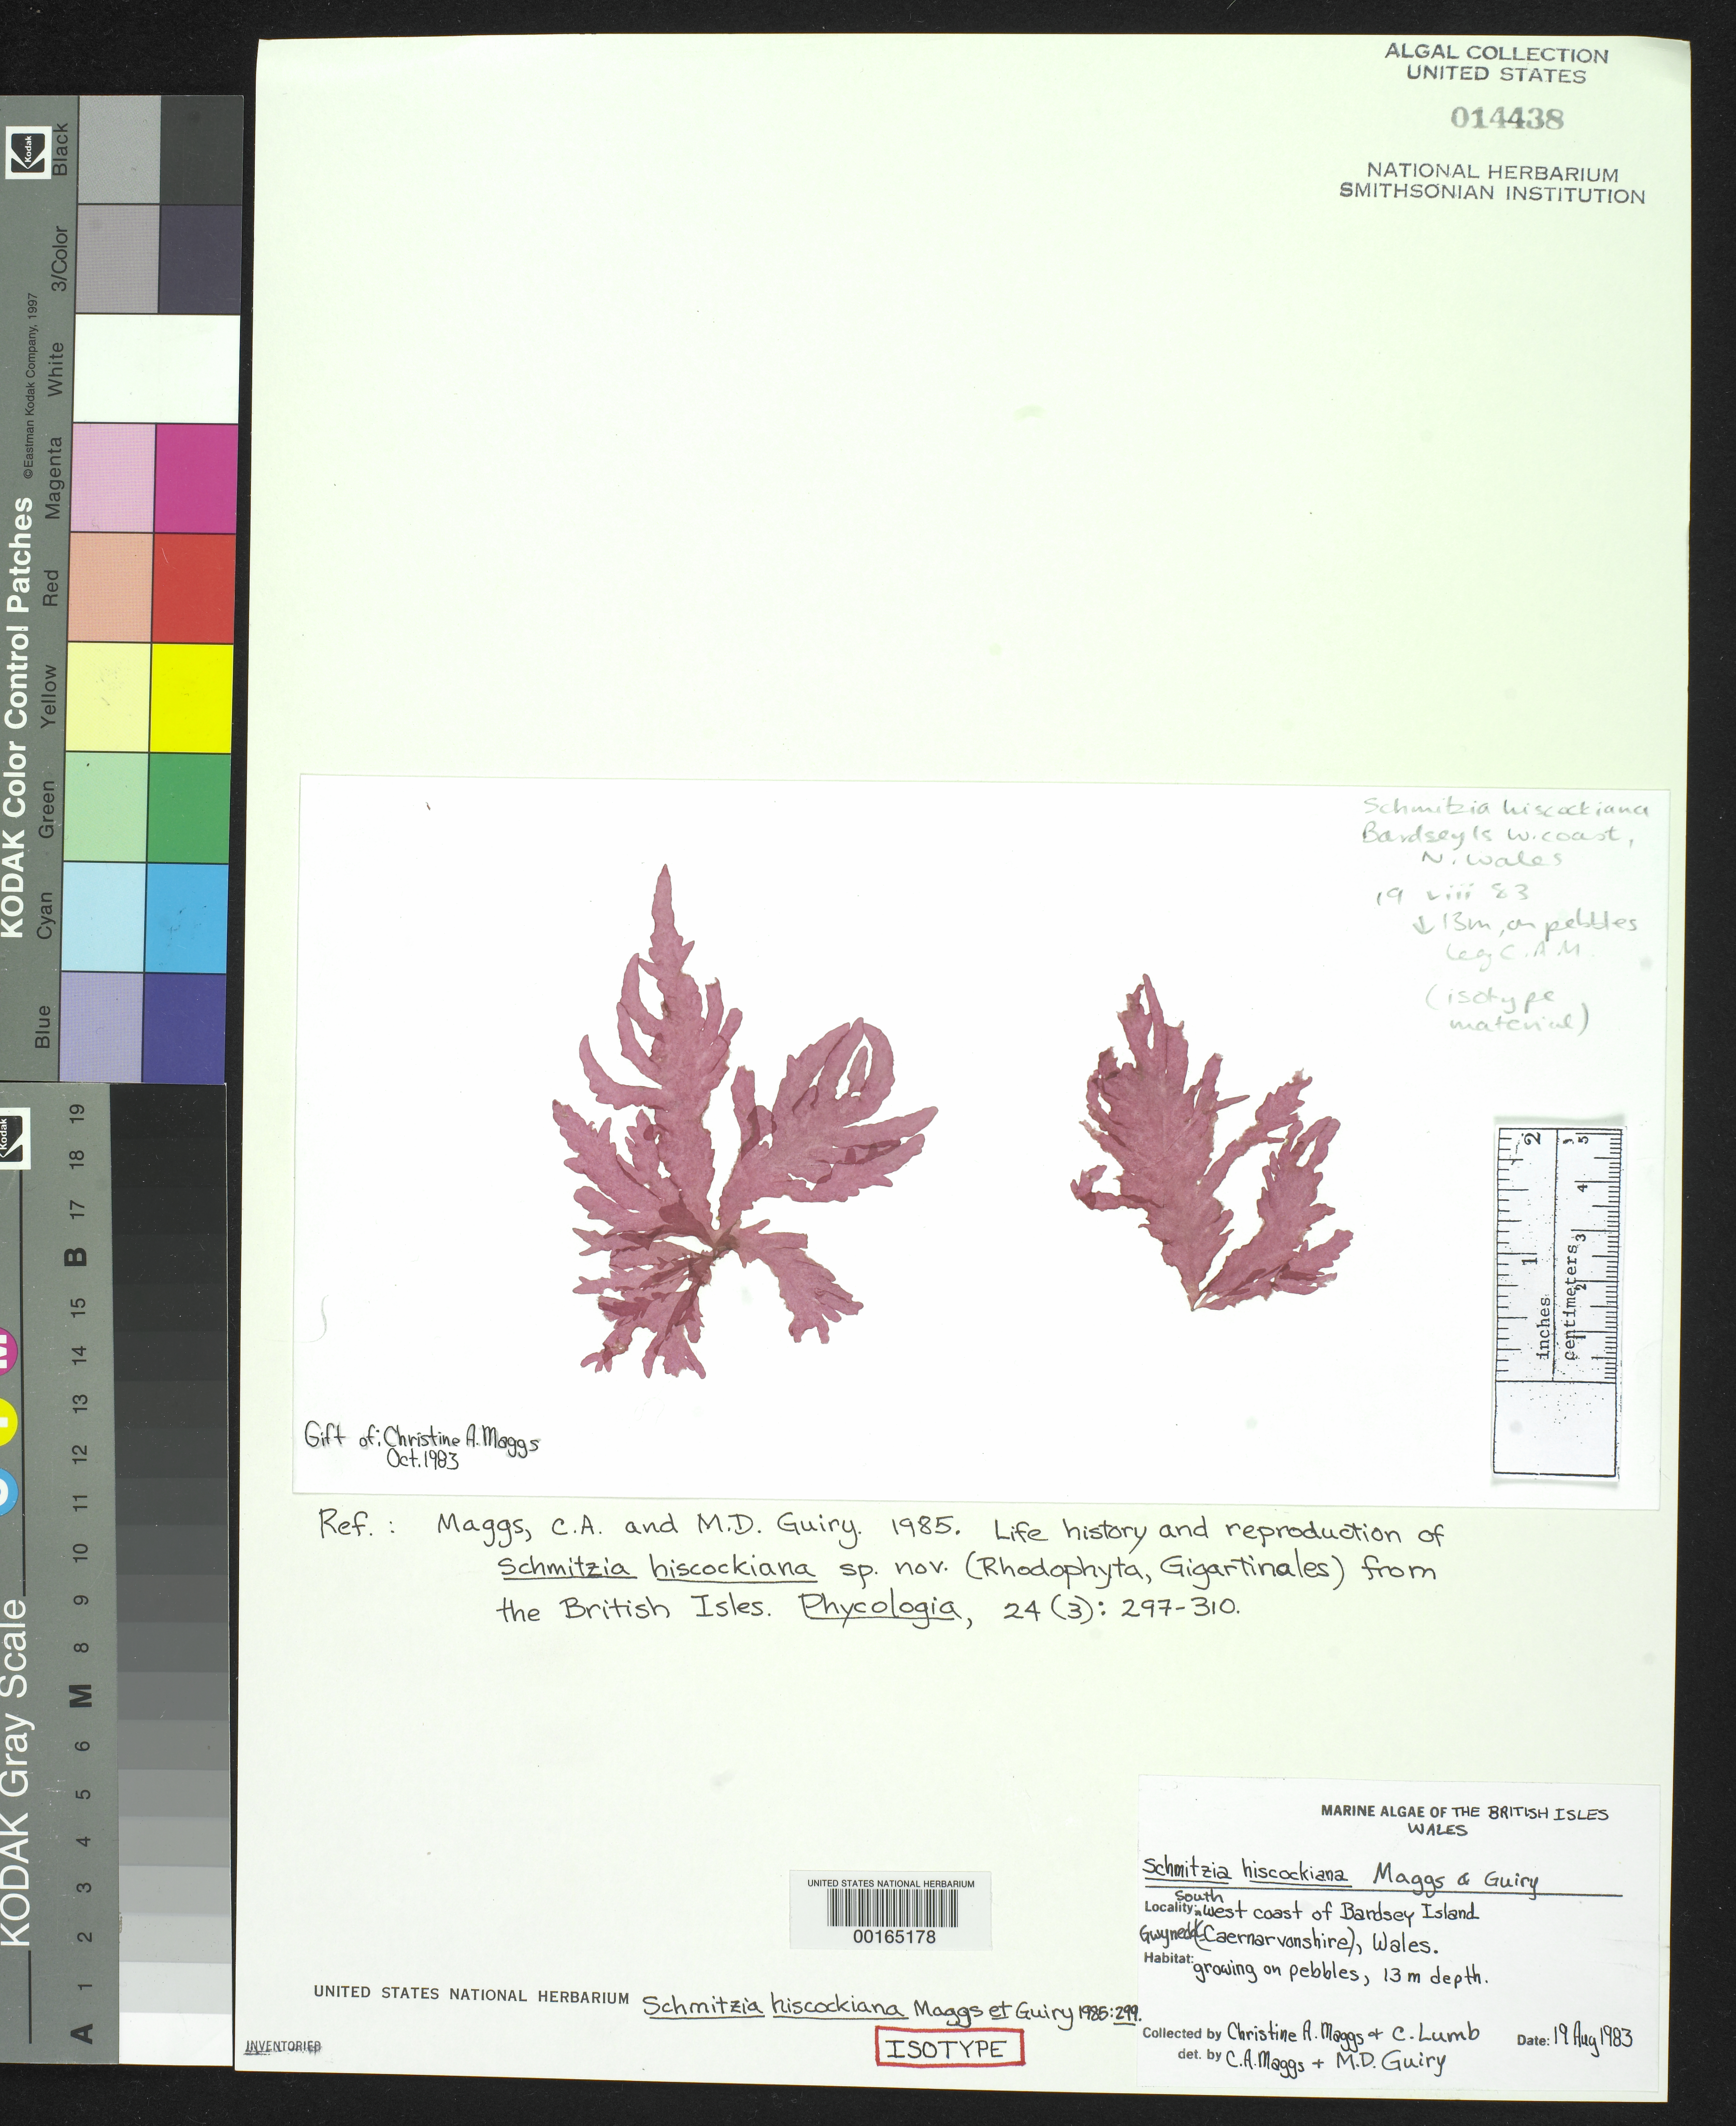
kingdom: Plantae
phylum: Rhodophyta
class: Florideophyceae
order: Gigartinales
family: Calosiphoniaceae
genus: Schmitzia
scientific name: Schmitzia hiscockiana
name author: C.A. Maggs & Guiry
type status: Isotype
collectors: C. Maggs & C. Lumb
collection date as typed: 19 Aug 1983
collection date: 1983-08-19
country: United Kingdom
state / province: Wales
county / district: Gwynedd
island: Bardsey Island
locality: Southwest coast.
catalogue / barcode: US 14438